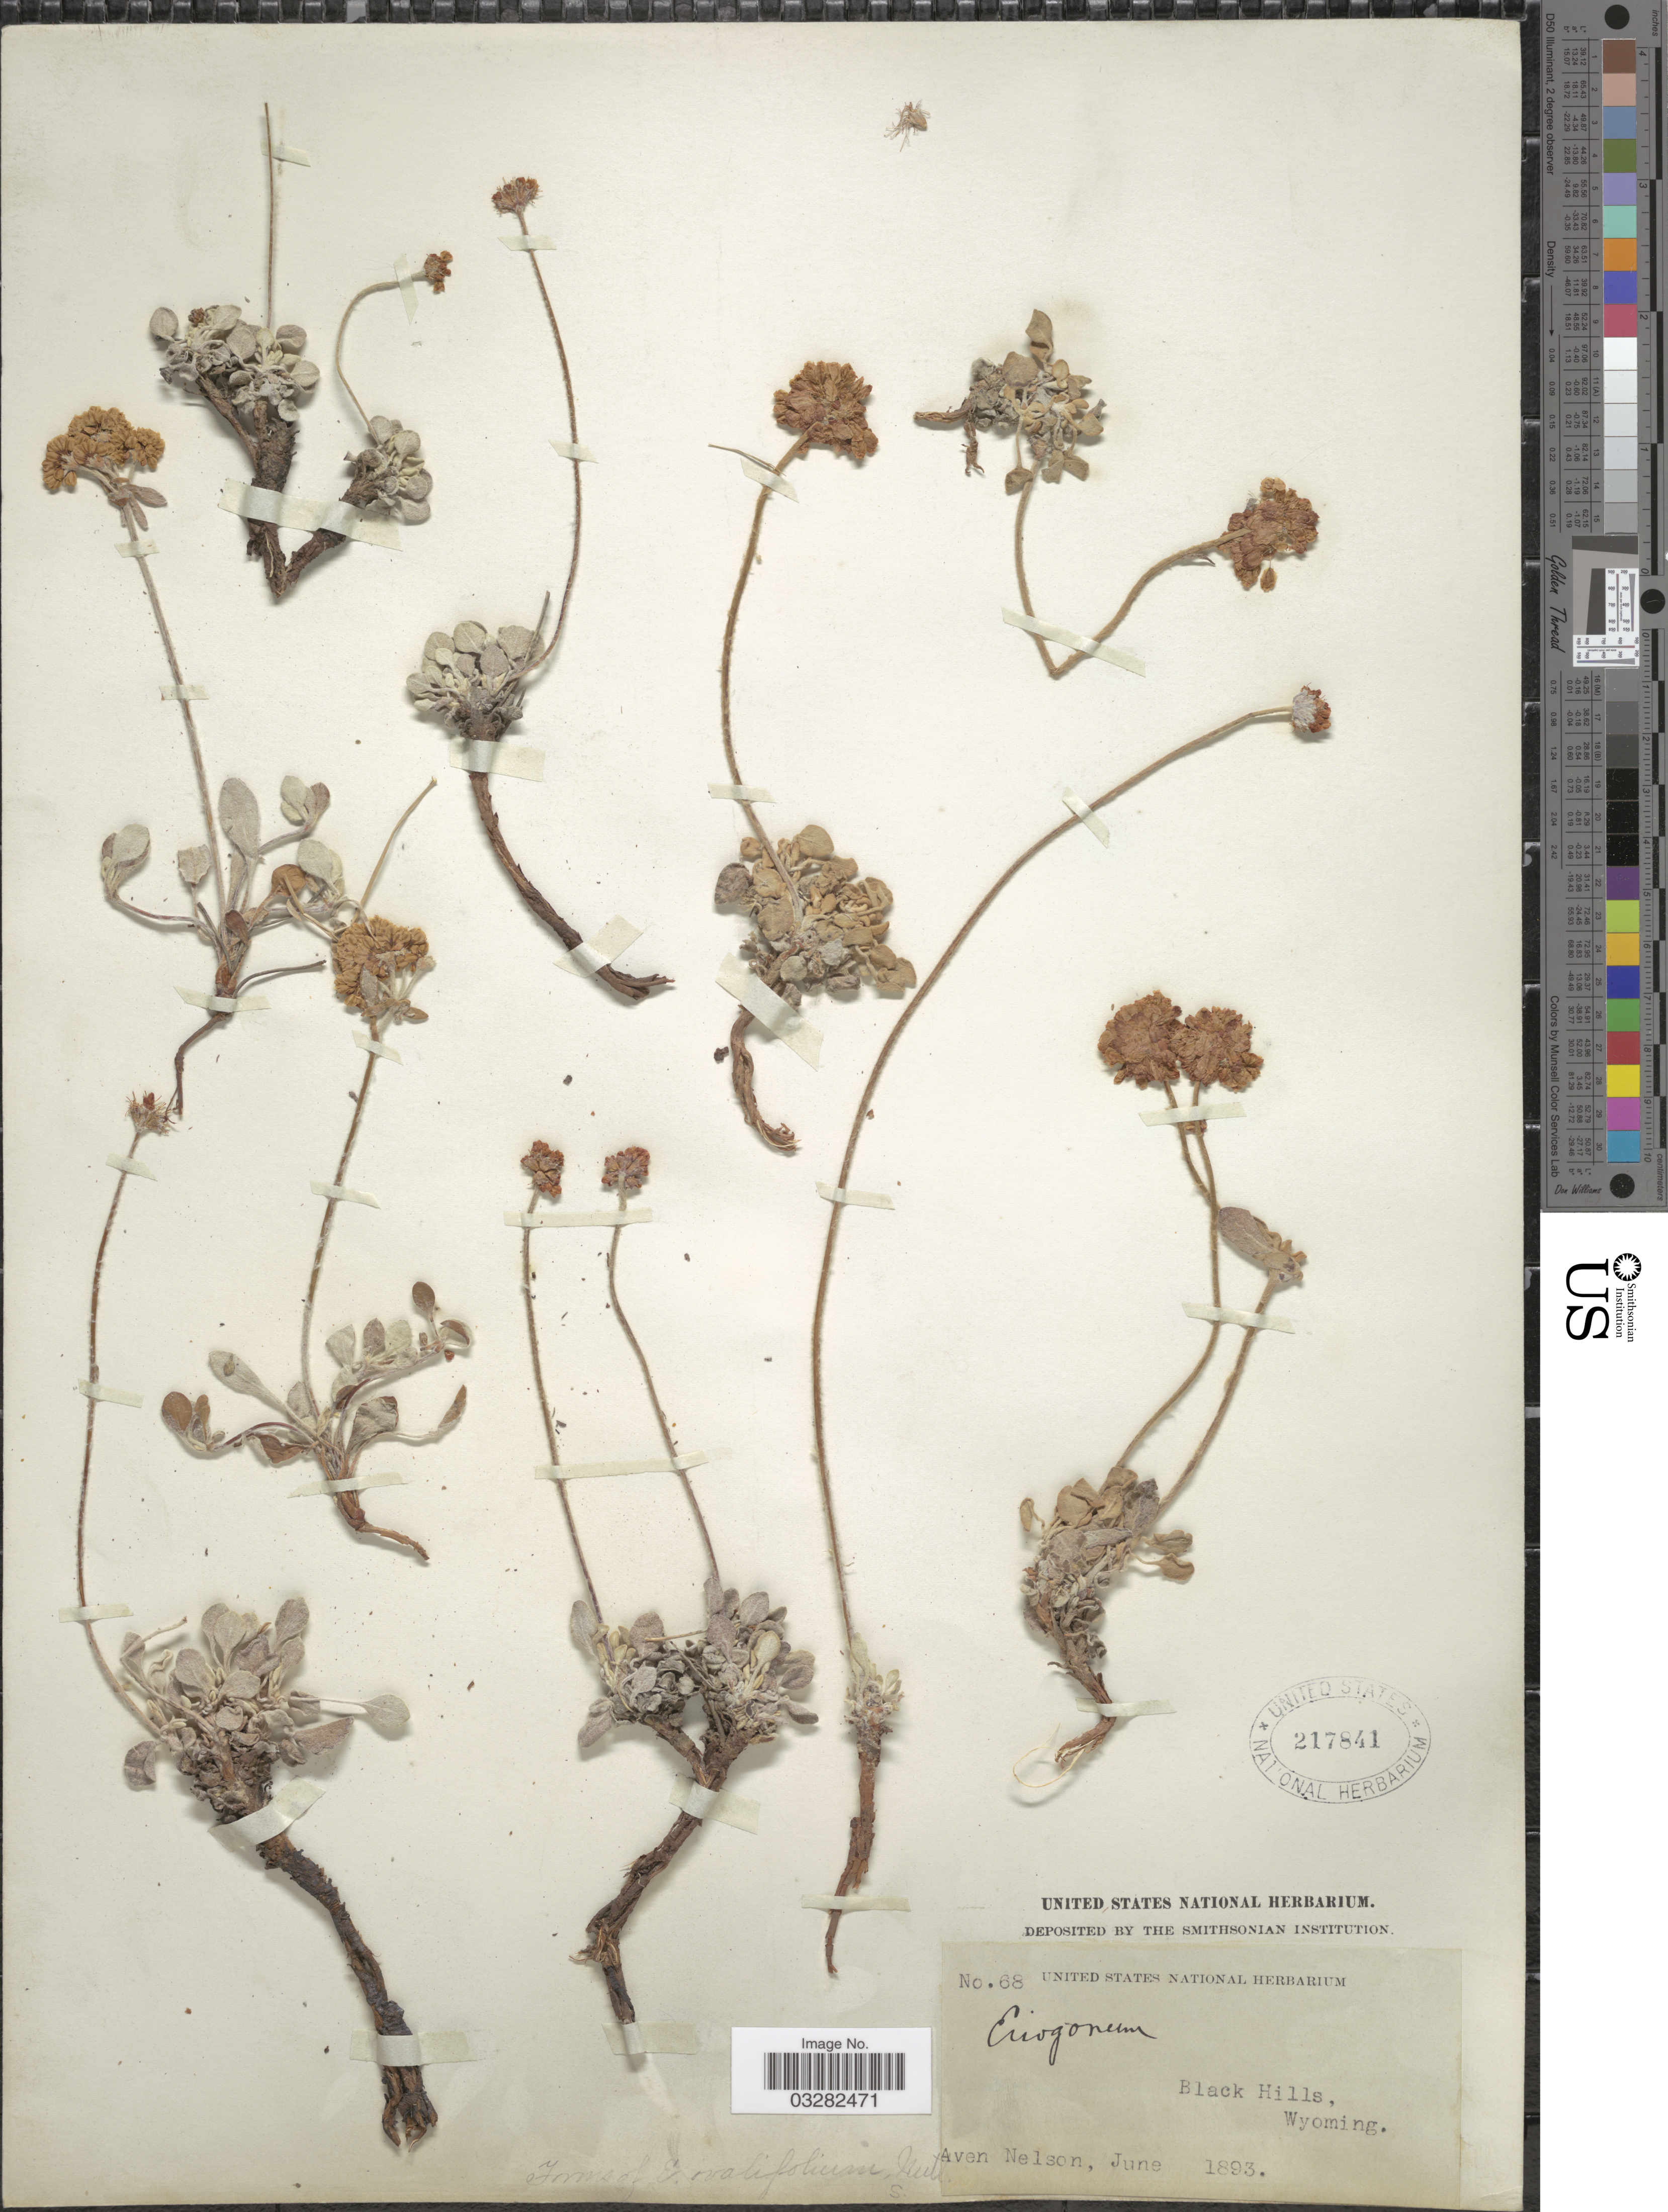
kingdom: Plantae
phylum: Tracheophyta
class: Magnoliopsida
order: Caryophyllales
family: Polygonaceae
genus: Eriogonum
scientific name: Eriogonum sp.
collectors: A. Nelson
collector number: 68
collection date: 1893-06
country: United States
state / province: Wyoming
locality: Black Hills.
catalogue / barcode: US 217841